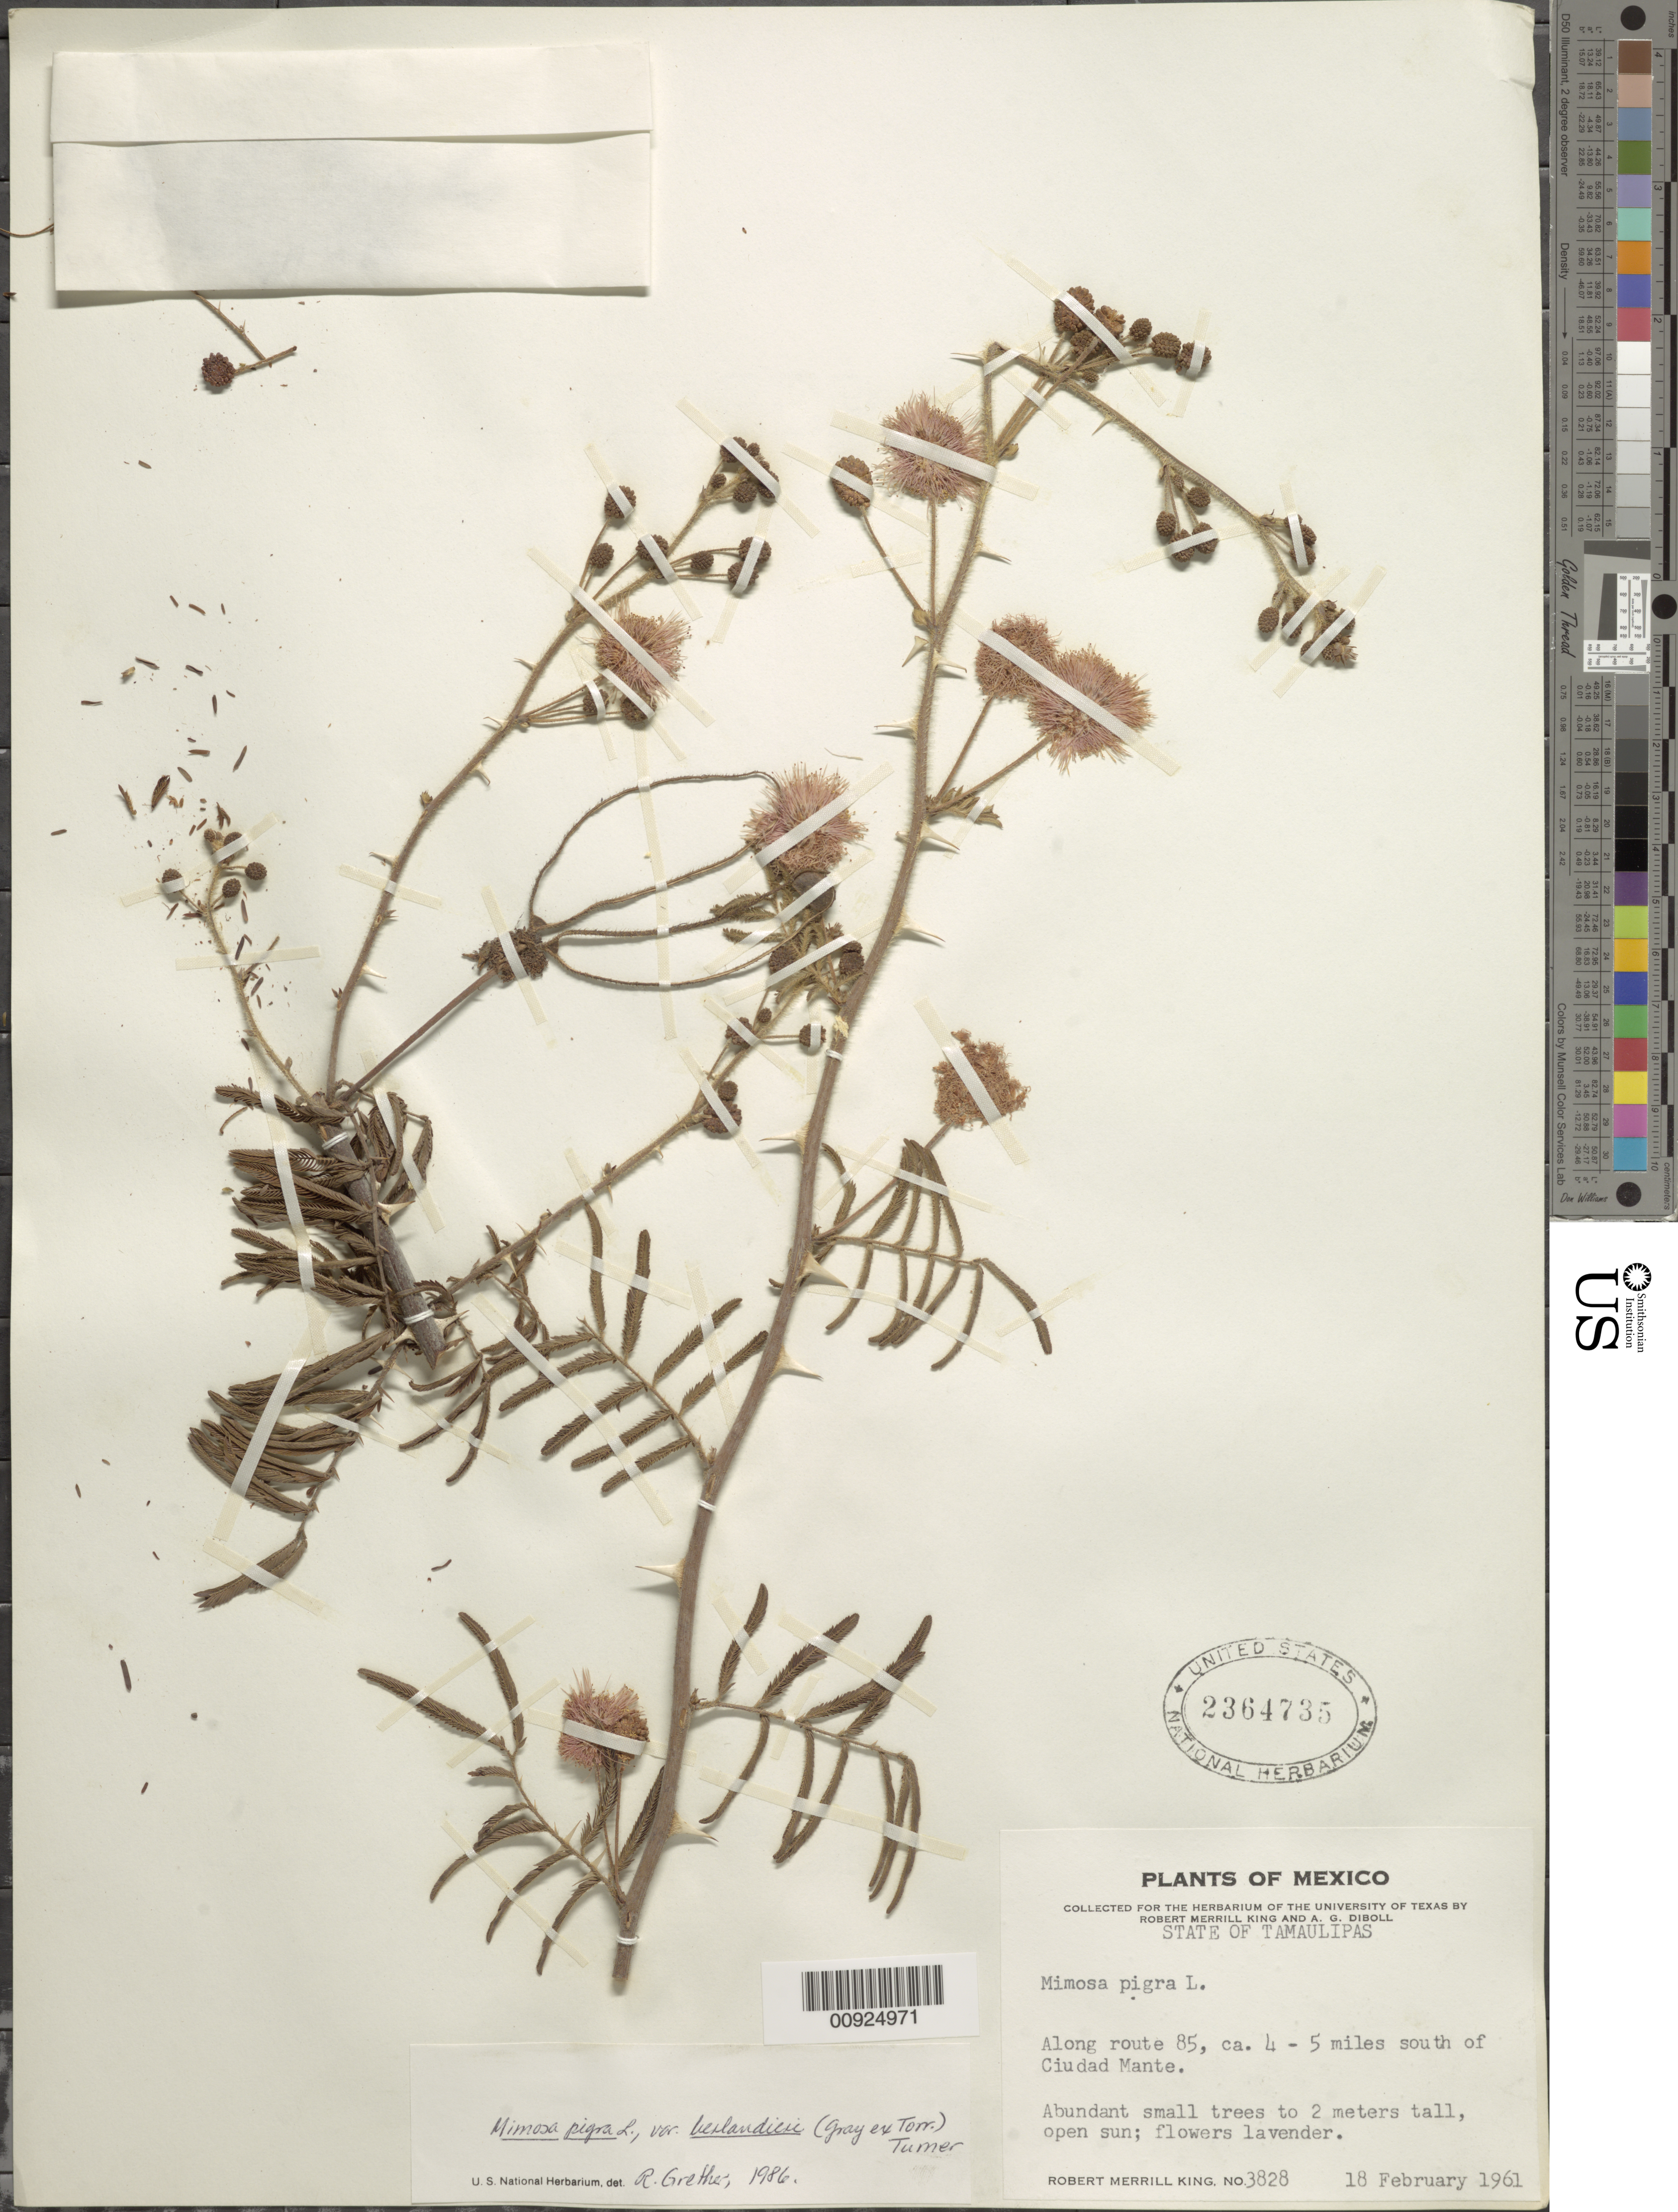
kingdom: Plantae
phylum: Tracheophyta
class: Magnoliopsida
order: Fabales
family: Fabaceae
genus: Mimosa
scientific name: Mimosa asperata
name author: L.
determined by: Strong, Mark T., (BOT), Smithsonian Institution - National Museum of Natural History (UNITED STATES)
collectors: R. M. King & A. Diboll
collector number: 3828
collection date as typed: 18 Feb 1961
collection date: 1961-02-18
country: Mexico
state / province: Tamaulipas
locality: Along route 85, ca. 4-5 miles south of Ciudad Mante, State of Tamaulipas.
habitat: Open sun.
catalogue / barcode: US 2364735